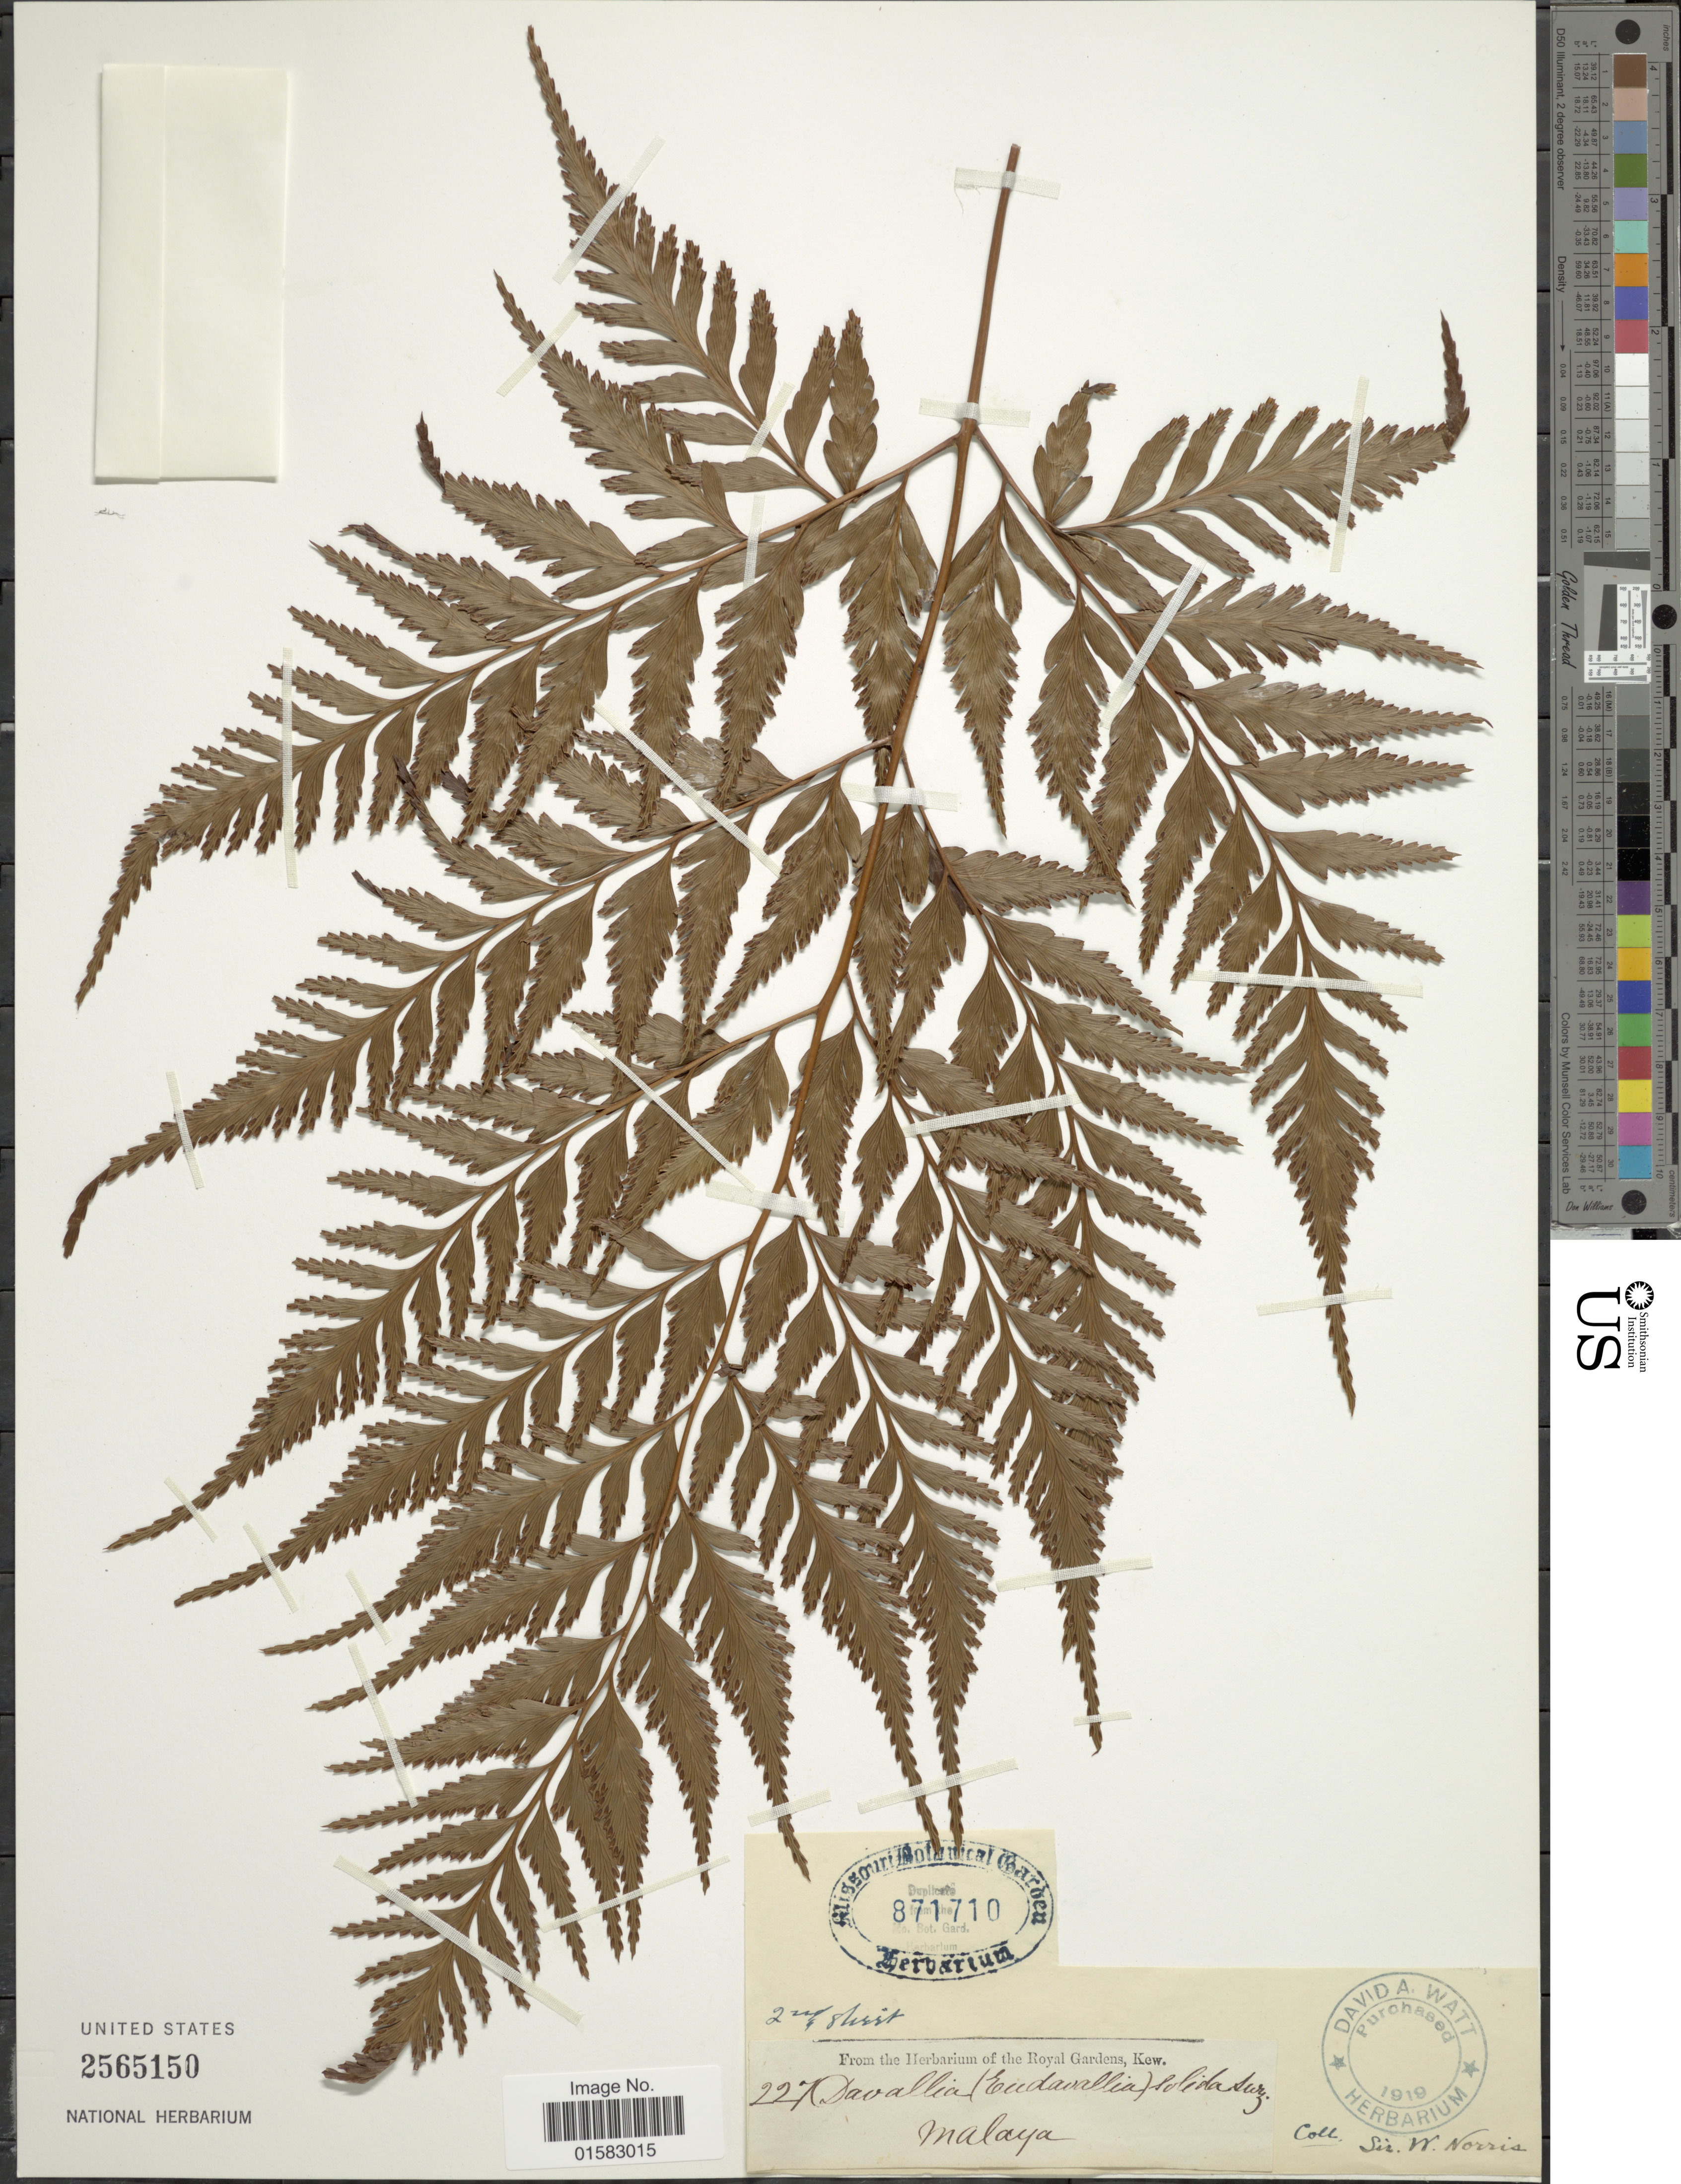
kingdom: Plantae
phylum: Tracheophyta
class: Polypodiopsida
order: Polypodiales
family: Davalliaceae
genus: Davallia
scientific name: Davallia solida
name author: (G. Forst.) Sw.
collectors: W. Norris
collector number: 227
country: Malaysia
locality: Malaya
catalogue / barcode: US 871710